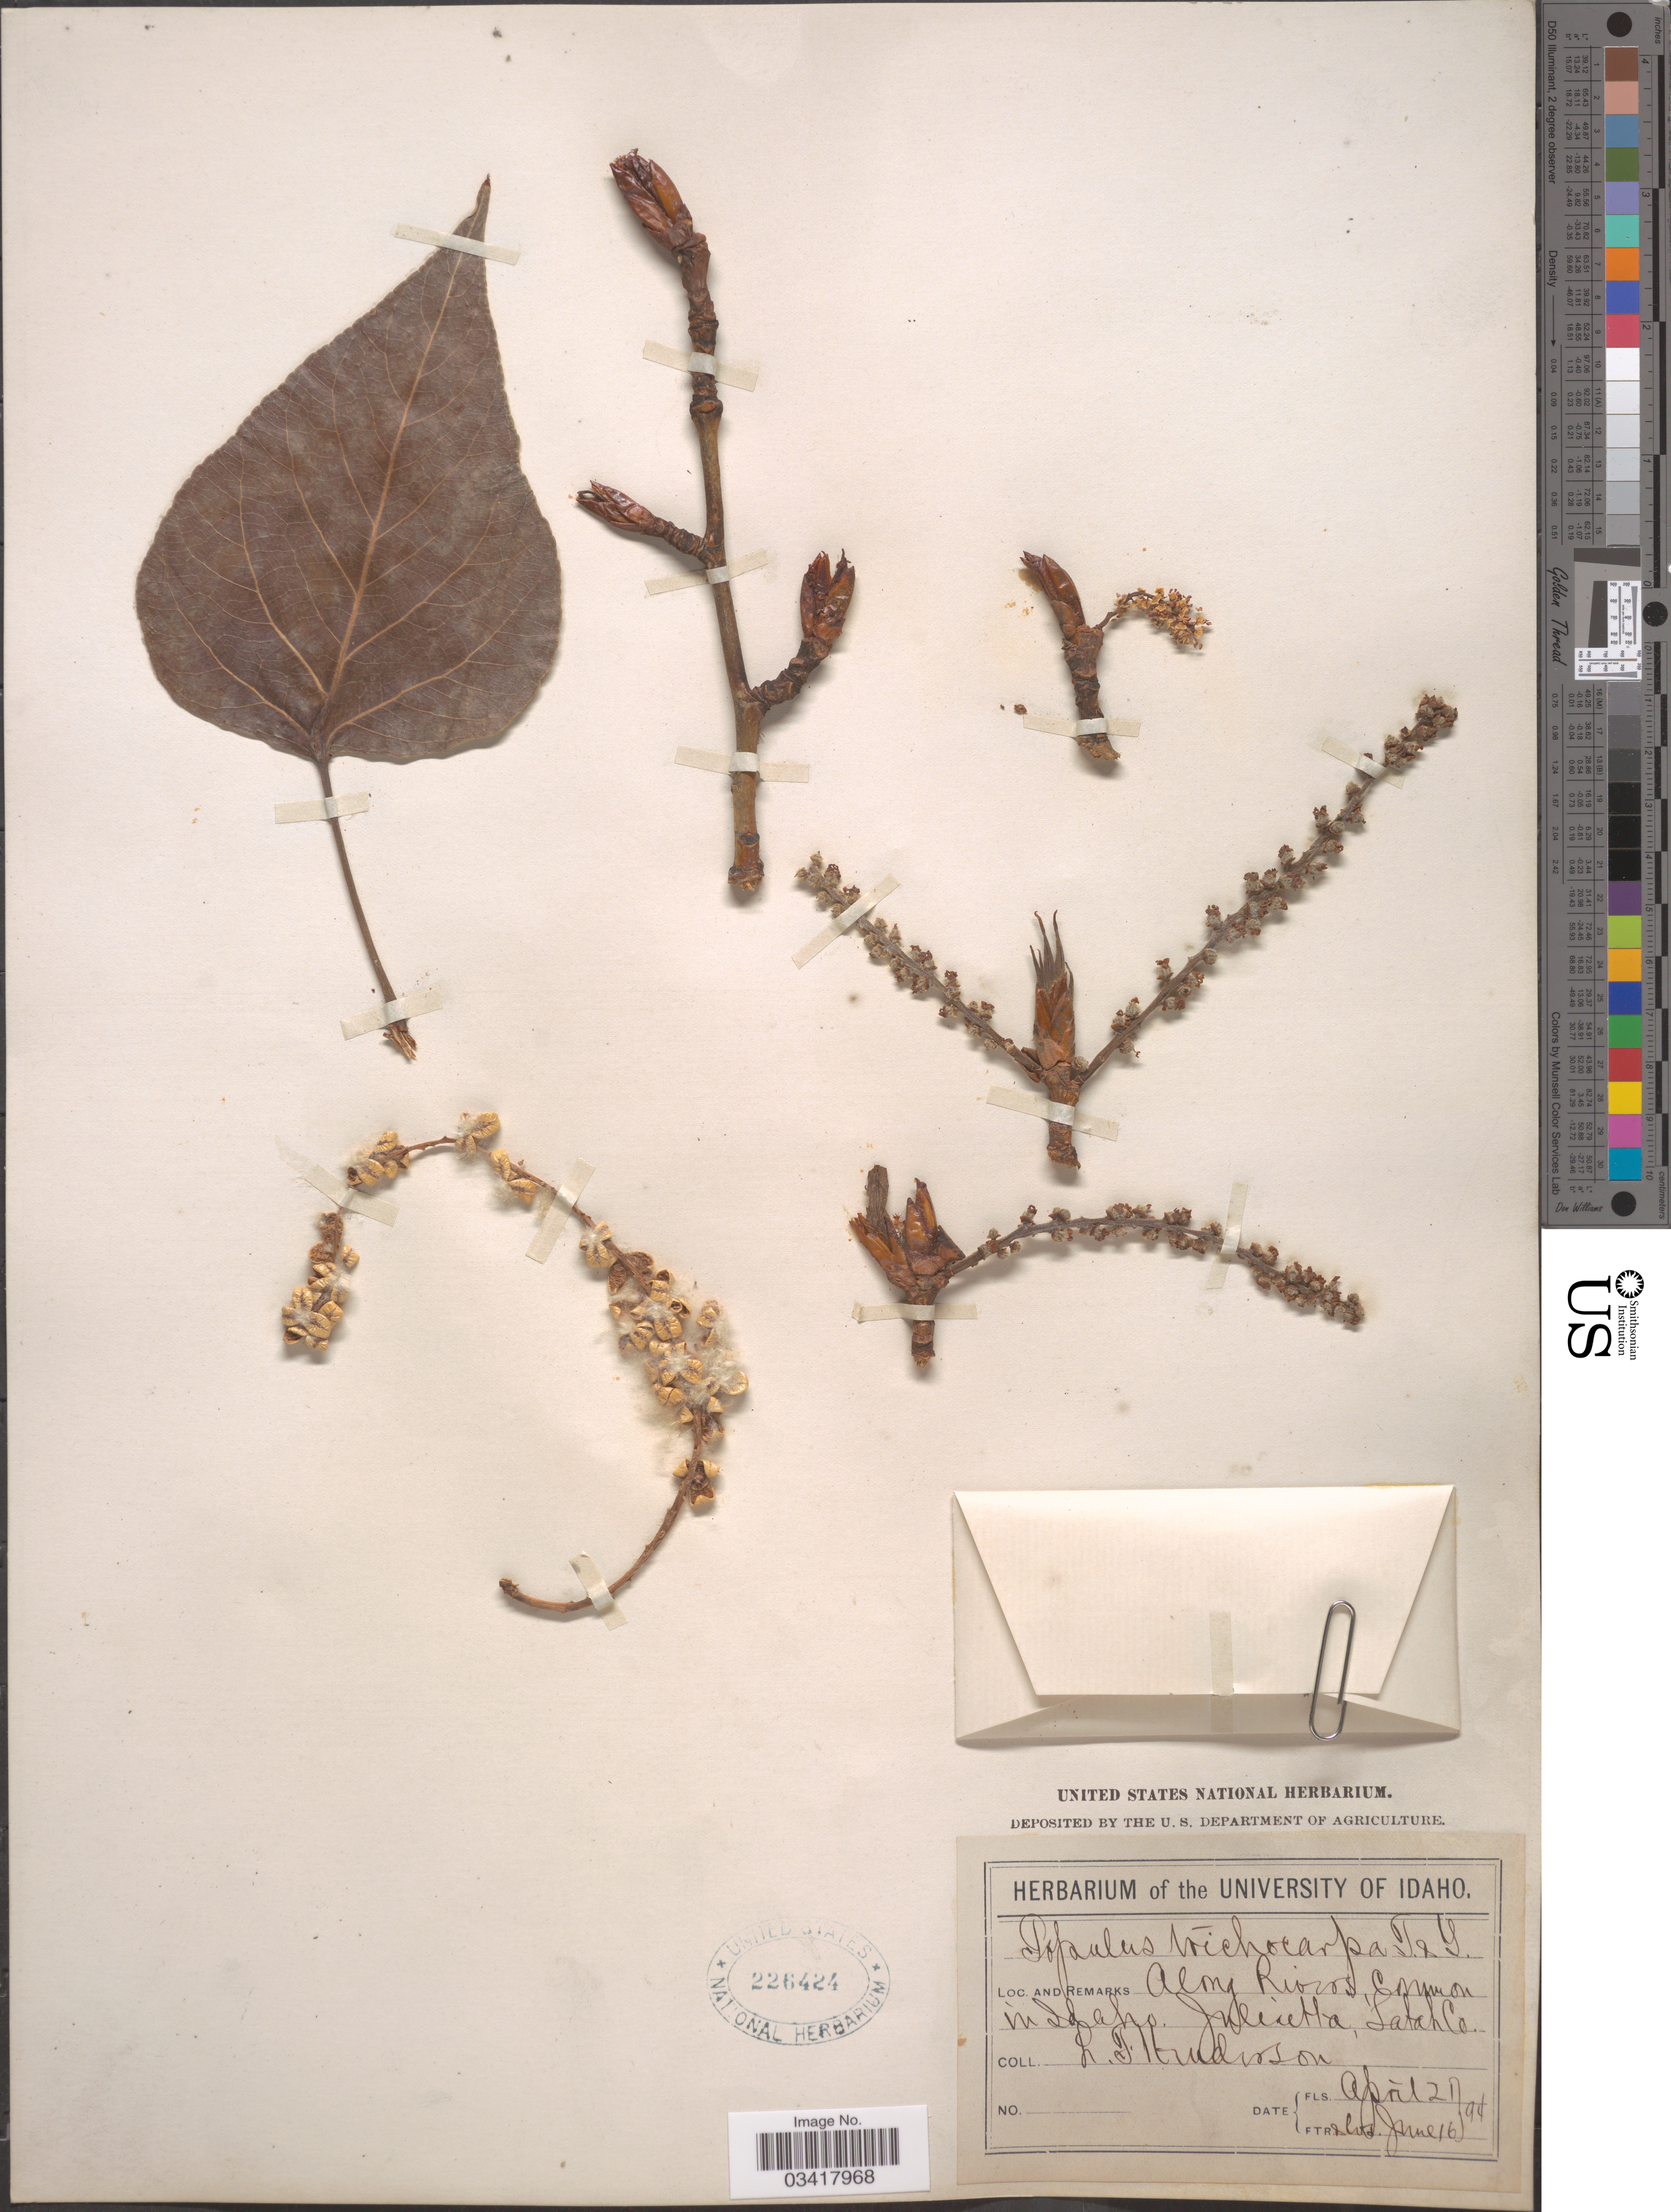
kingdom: Plantae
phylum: Tracheophyta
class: Magnoliopsida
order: Malpighiales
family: Salicaceae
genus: Populus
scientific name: Populus trichocarpa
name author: Torr. & A. Gray ex W. Hook.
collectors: L. Henderson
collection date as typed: Transcribed d/m/y: 21/4/94 to 16/6/94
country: United States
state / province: Idaho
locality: Along Rivers, common in Idaho. Juliaettea, Latah Co.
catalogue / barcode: US 226424